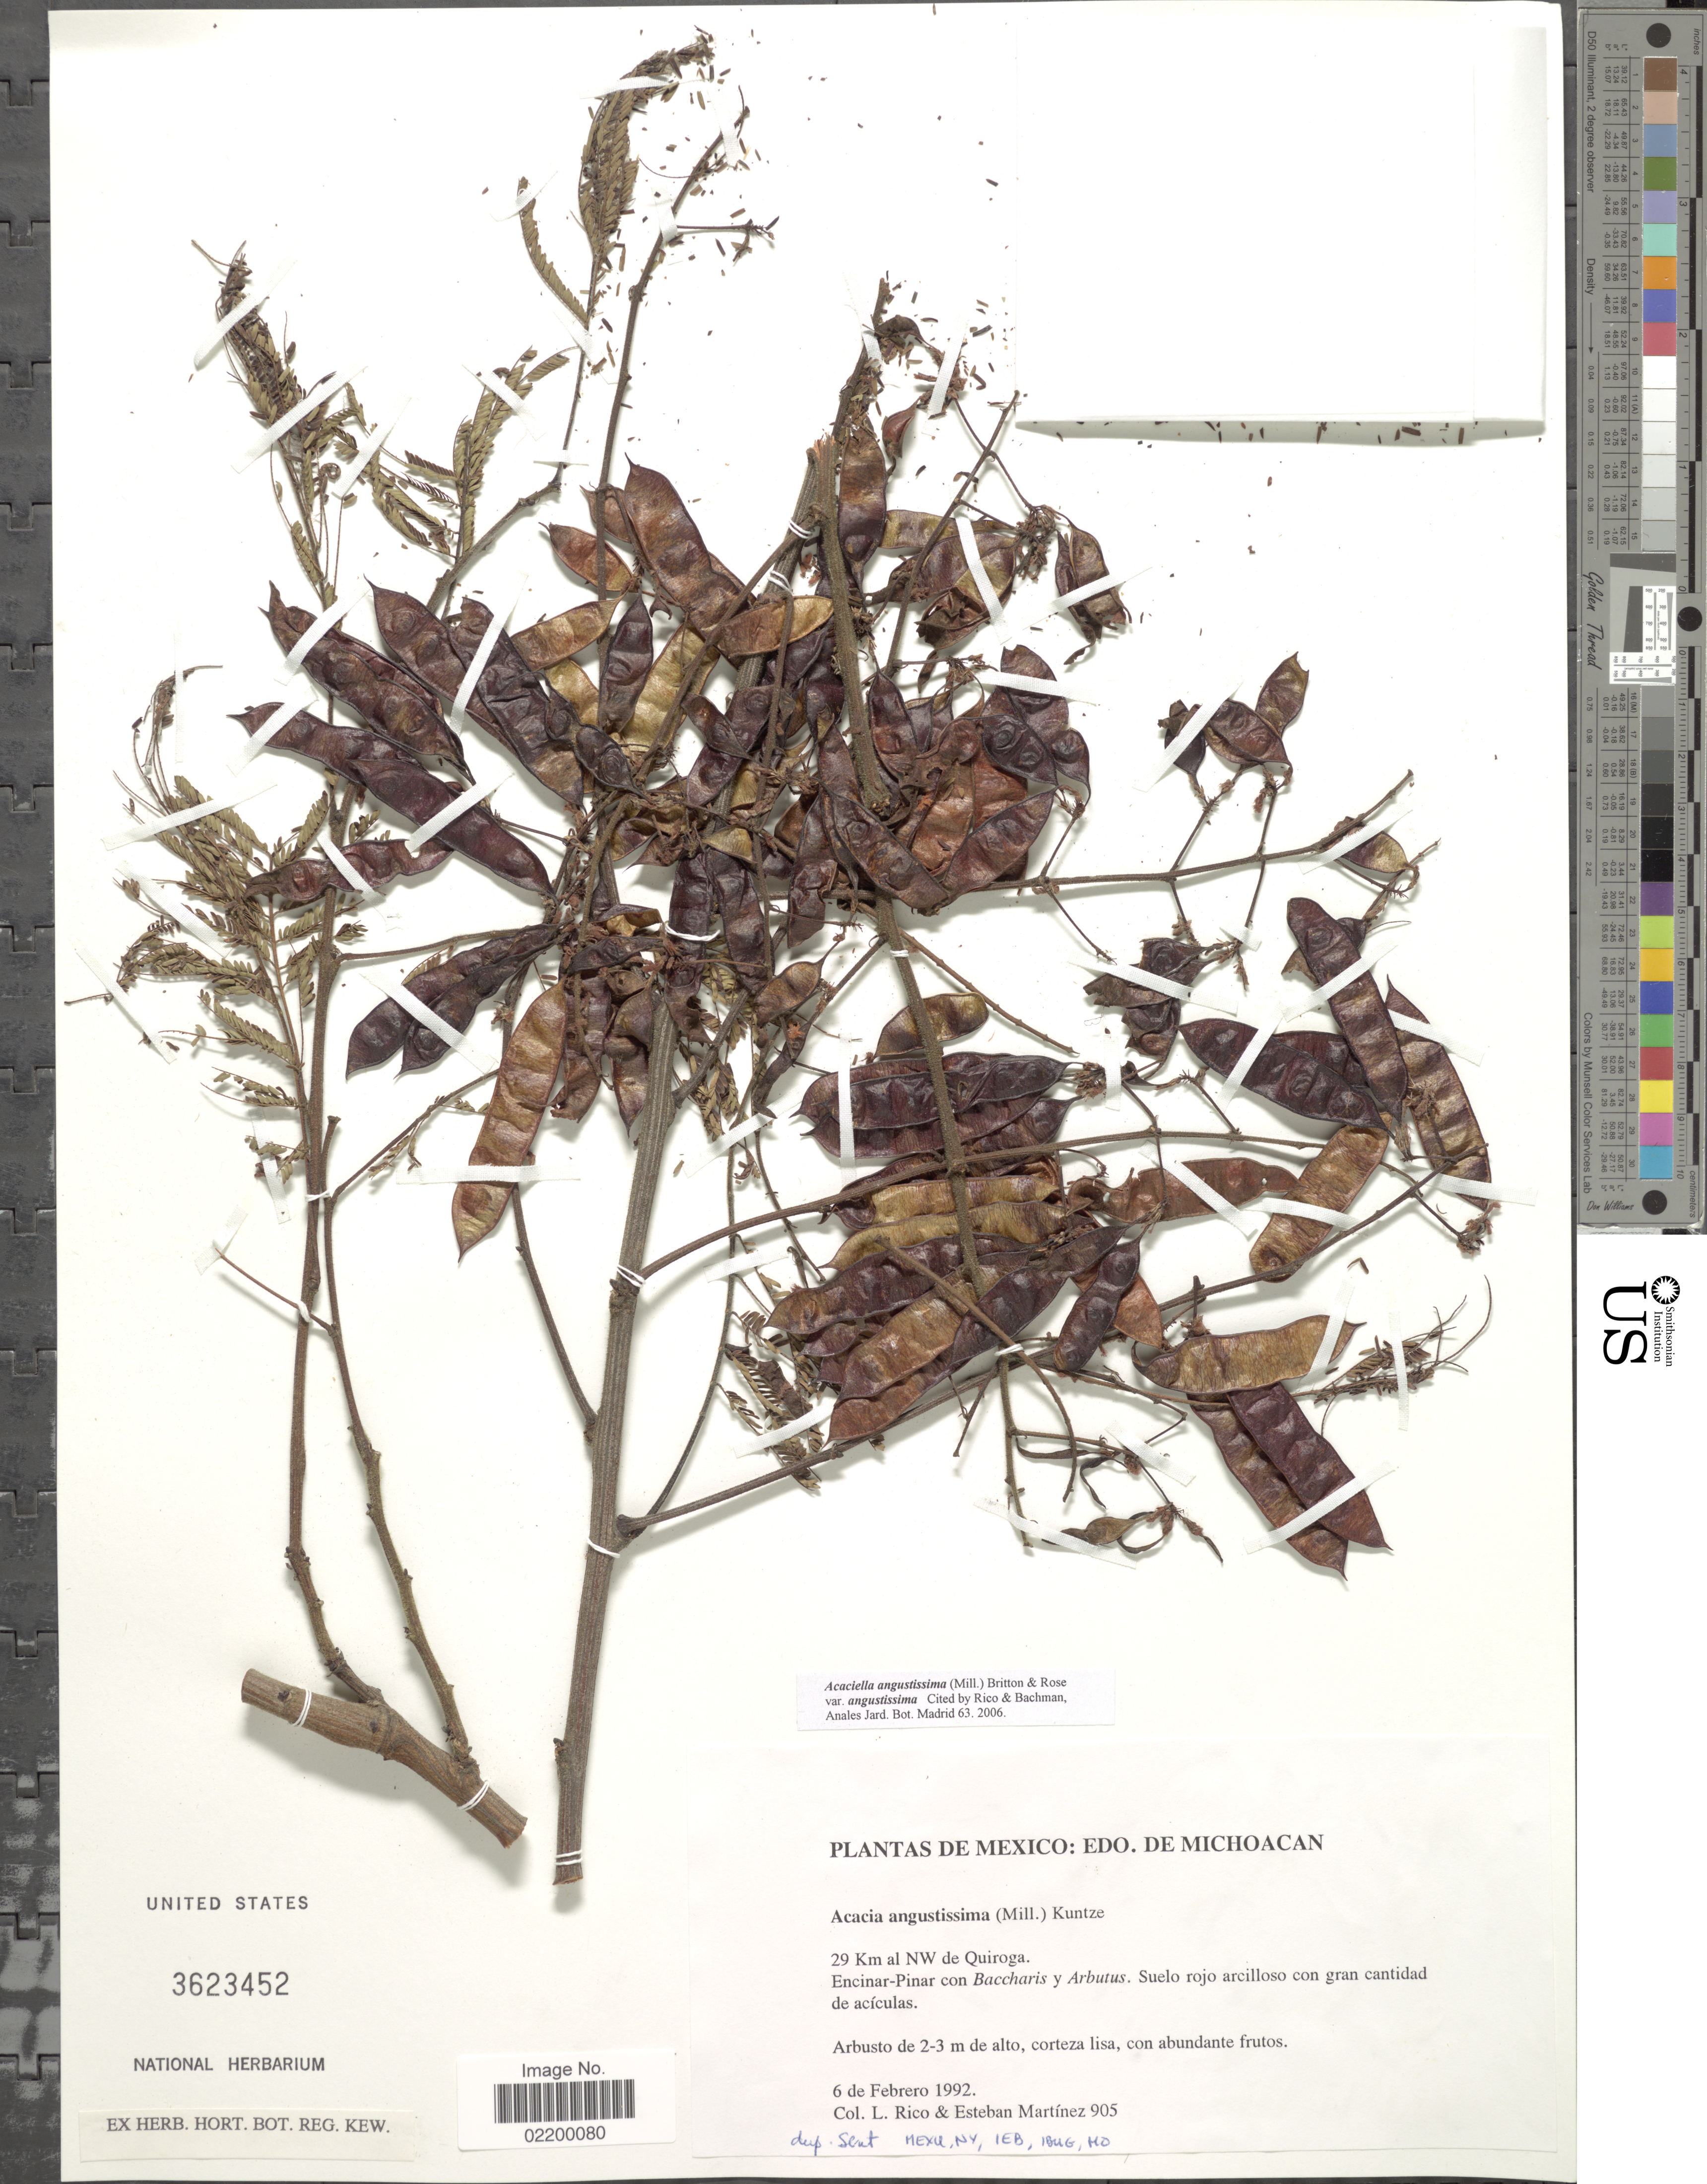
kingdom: Plantae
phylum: Tracheophyta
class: Magnoliopsida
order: Fabales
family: Fabaceae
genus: Acaciella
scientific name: Acaciella angustissima var. angustissima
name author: (Mill.) Britton & Rose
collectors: L. Rico & E. Martínez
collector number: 905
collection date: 1992-02-06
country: Mexico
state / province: Michoacán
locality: Mexico: Edo. de Michoacan, 29 km al NW de Quiroga.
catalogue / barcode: US 3623452